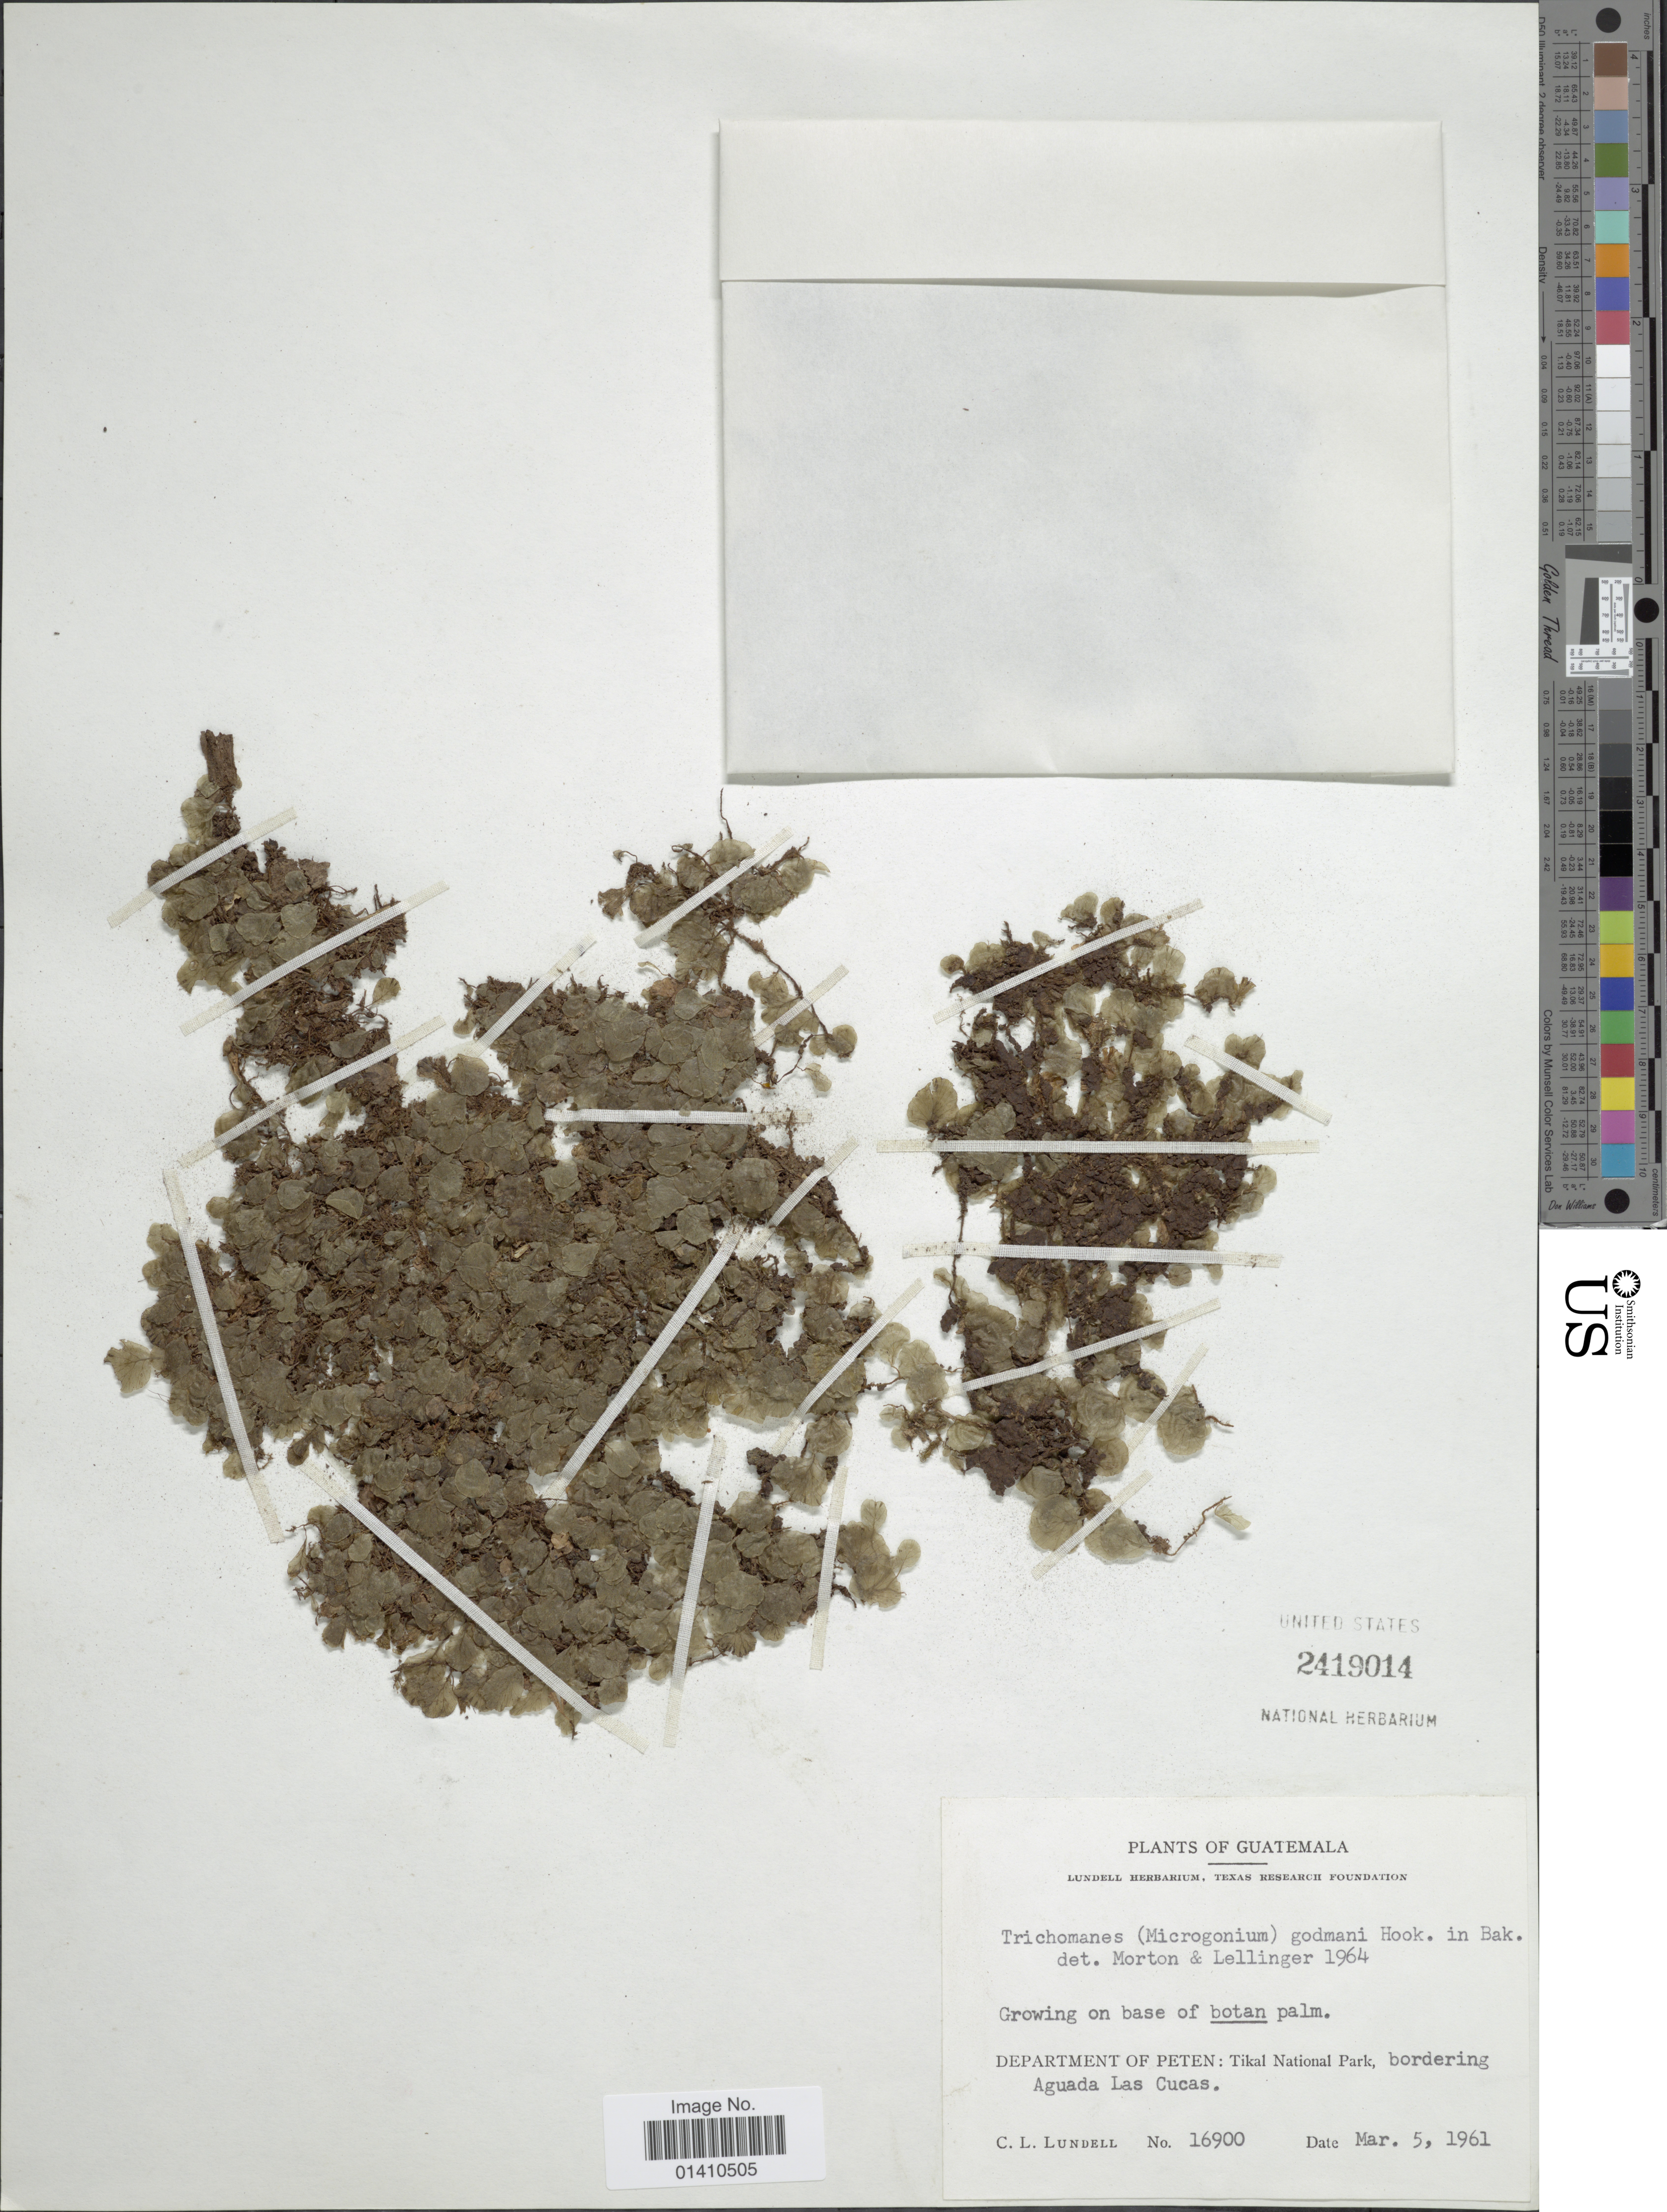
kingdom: Plantae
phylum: Tracheophyta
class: Polypodiopsida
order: Hymenophyllales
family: Hymenophyllaceae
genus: Didymoglossum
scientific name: Didymoglossum godmanii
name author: (Hook. ex Baker) Ebihara & Dubuisson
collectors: C. L. Lundell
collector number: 16900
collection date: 1961-03-05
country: Guatemala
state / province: El Petén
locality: Department of Peten: Tikal National Park, bordering Aguada Las Cucas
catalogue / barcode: US 2419014